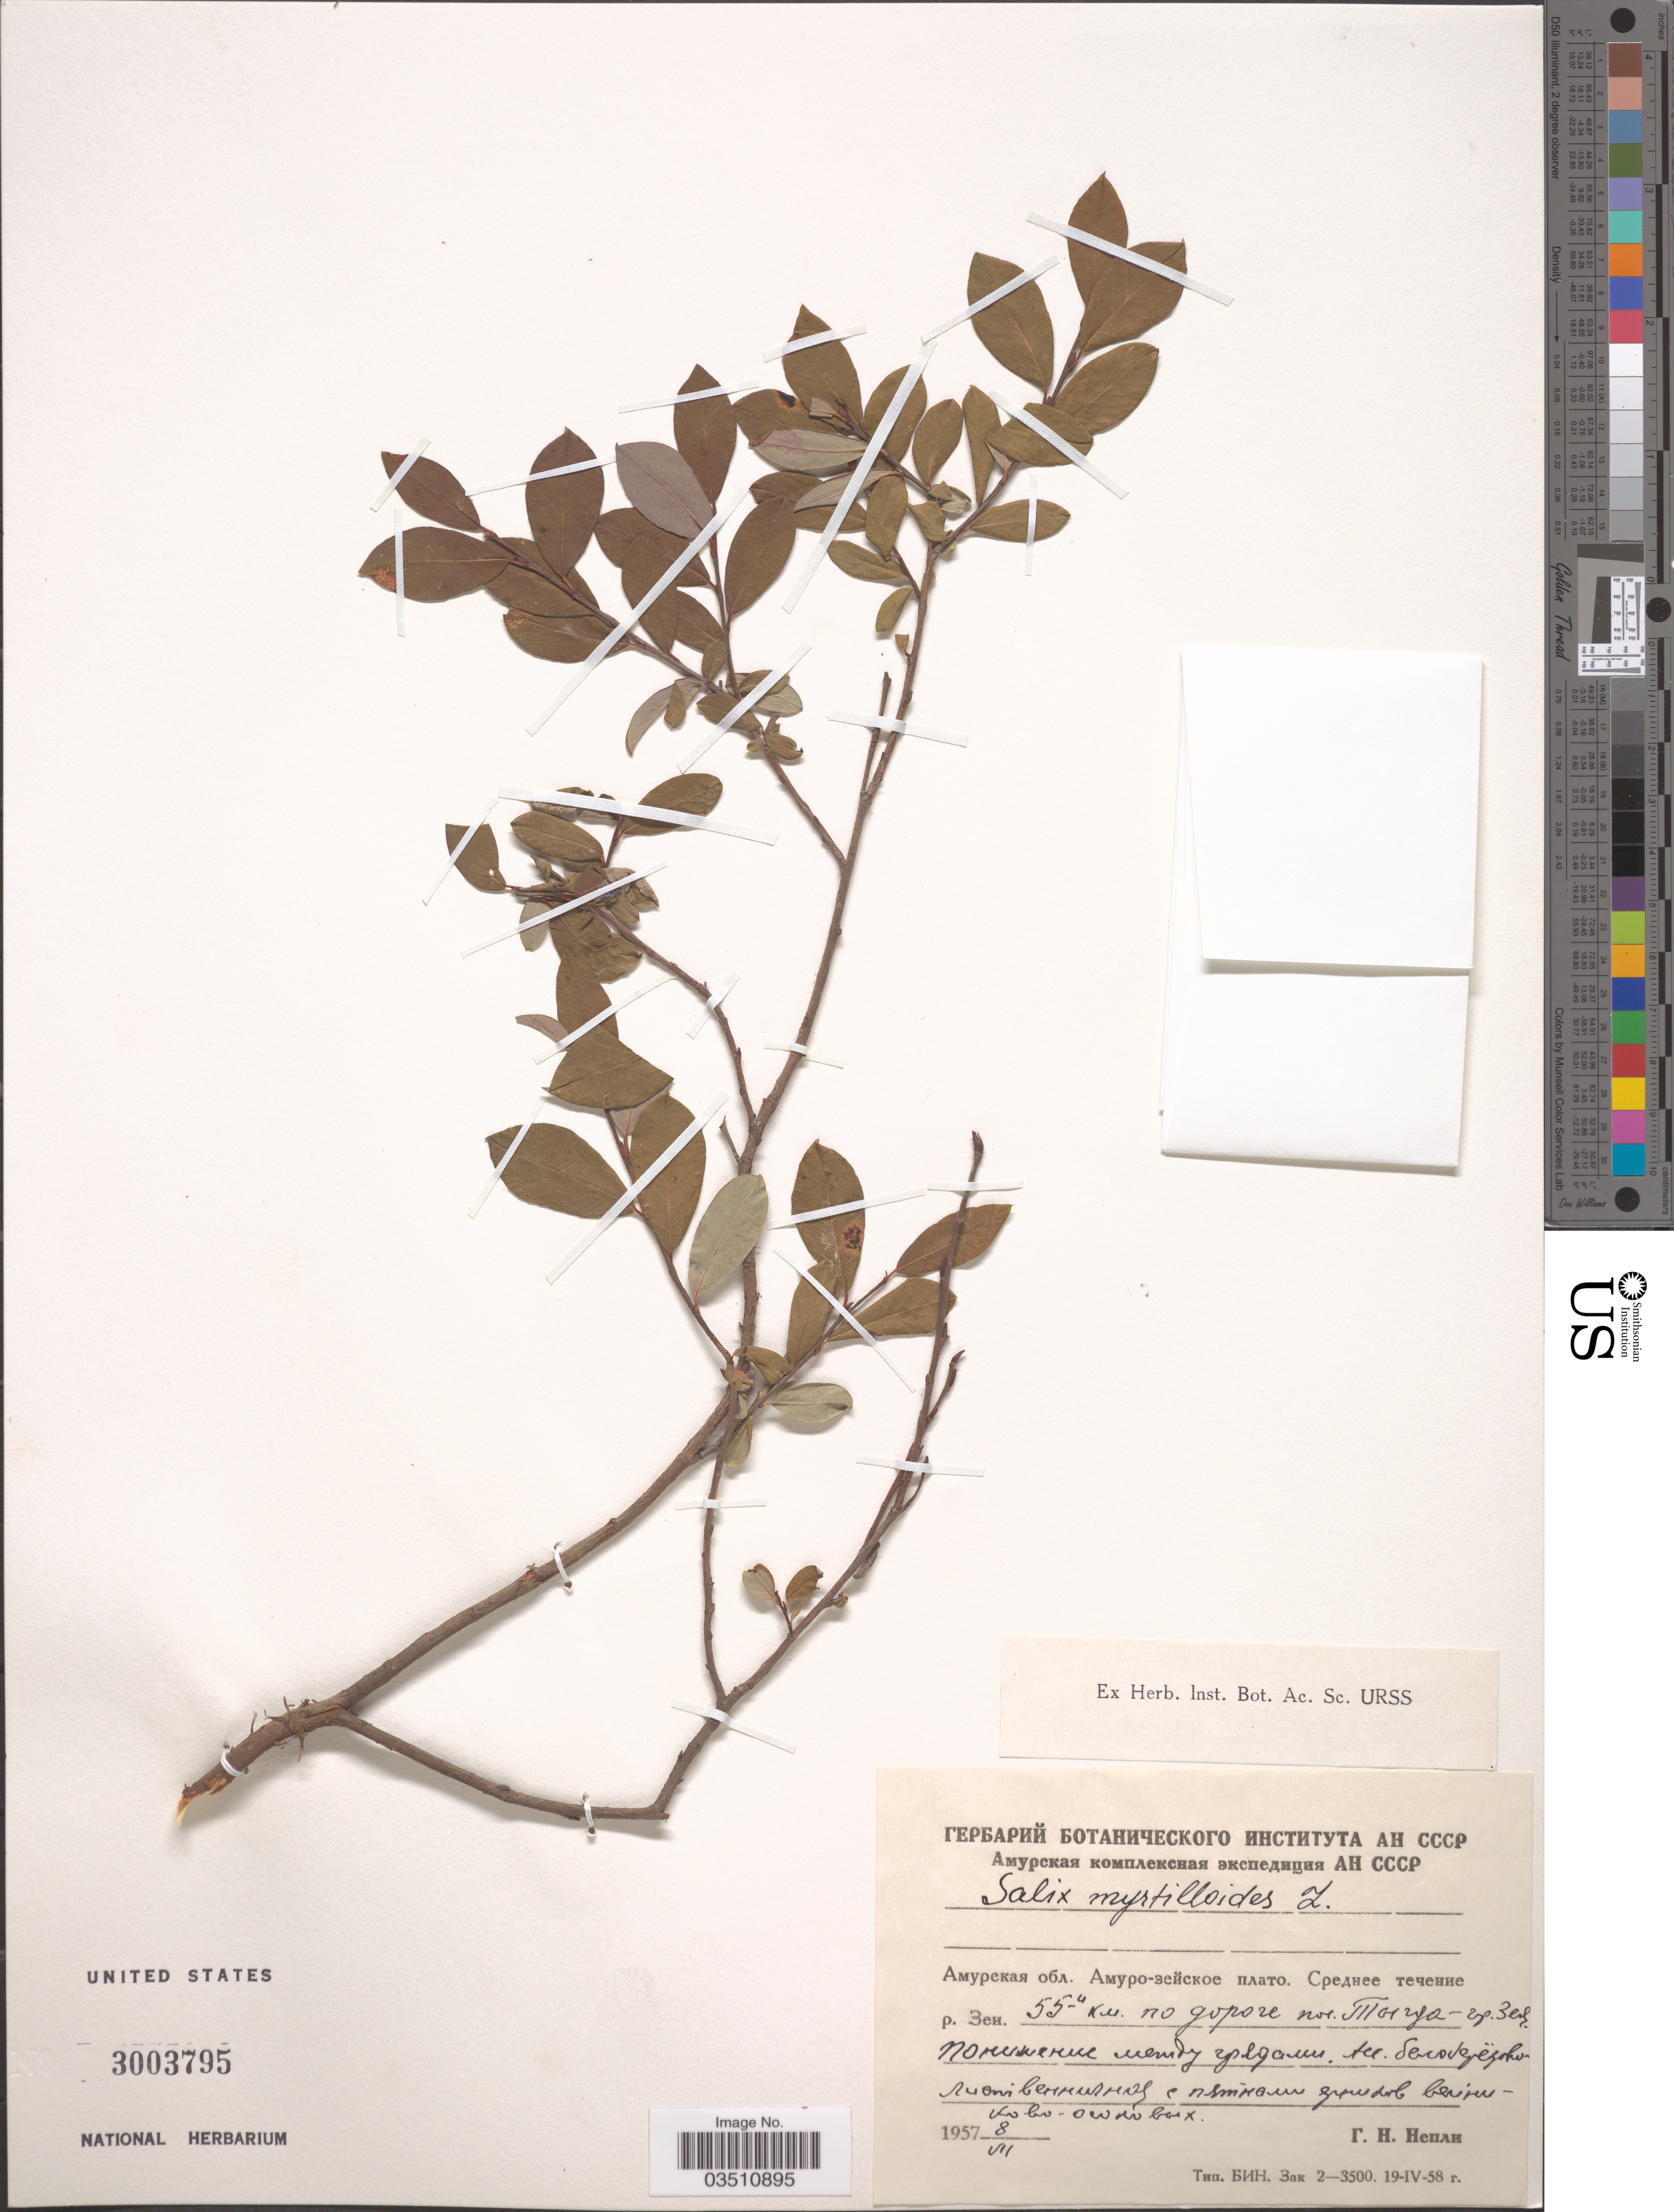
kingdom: Plantae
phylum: Tracheophyta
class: Magnoliopsida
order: Malpighiales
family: Salicaceae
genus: Salix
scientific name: Salix myrtilloides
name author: L.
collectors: G. Nepli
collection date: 1957-07-08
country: Russian Federation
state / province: Amur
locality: Amur-Zeya Plain, km 55 on the road Tygda- Zeya.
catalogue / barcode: US 3003795